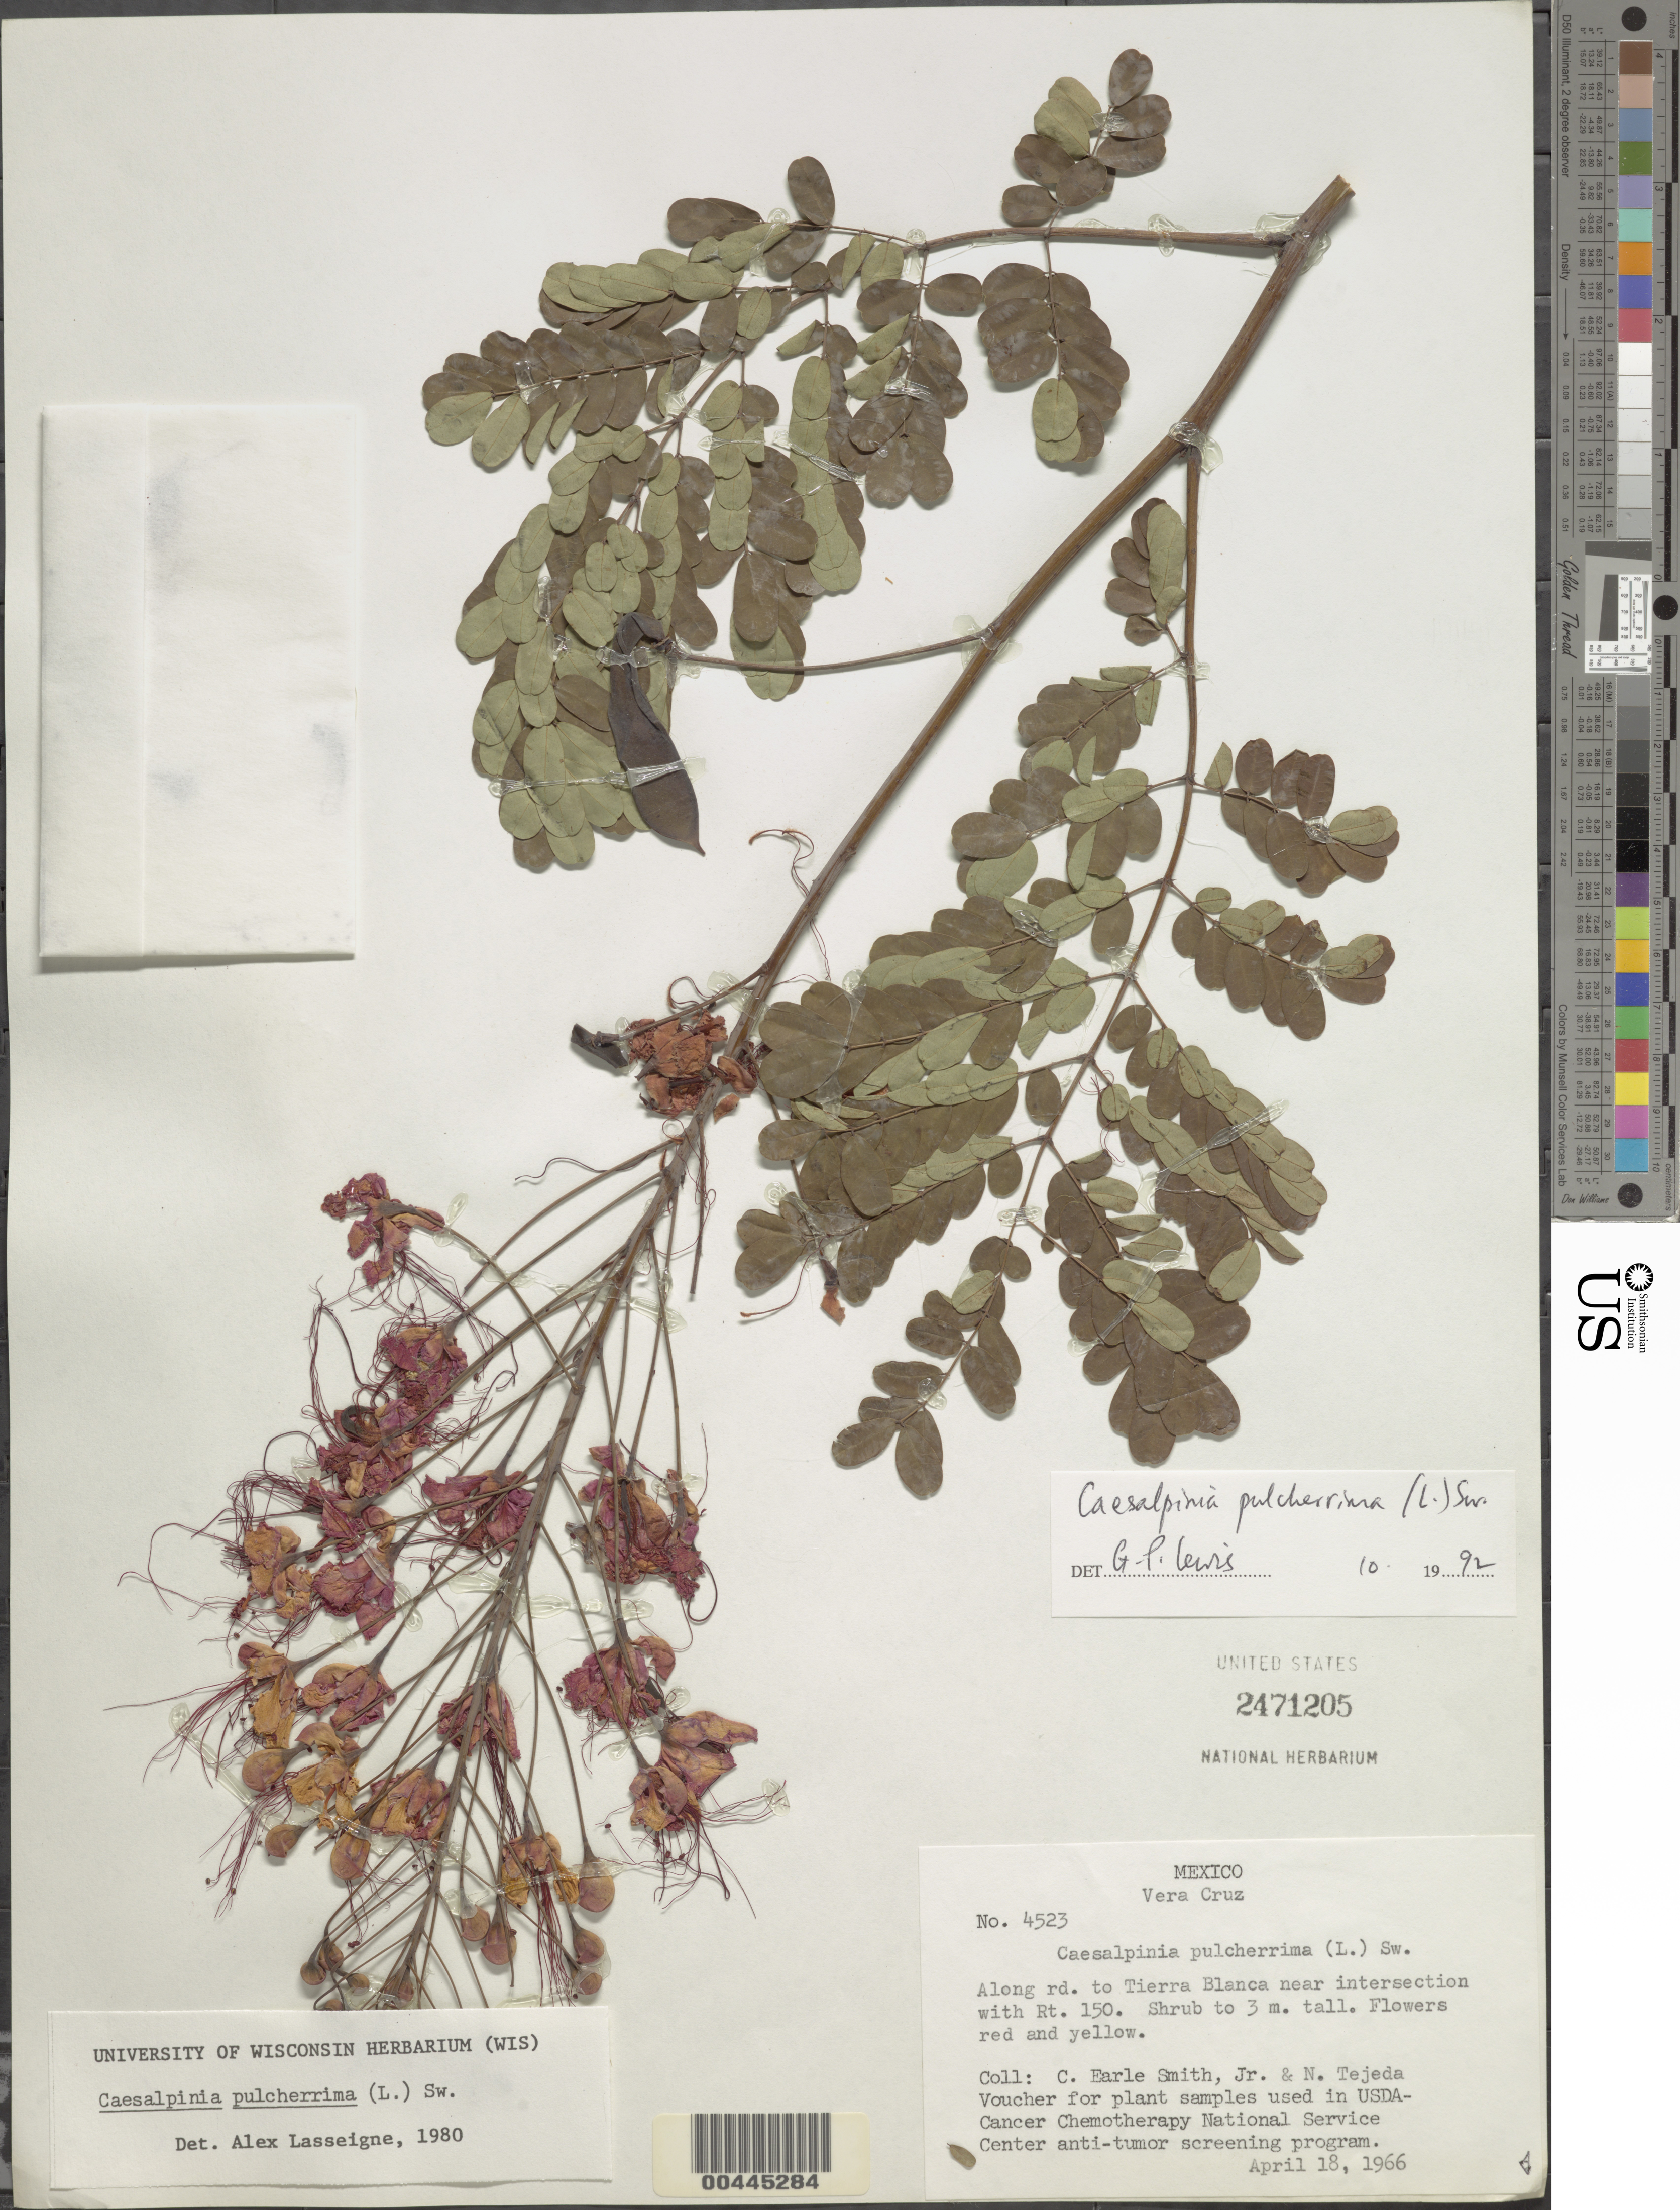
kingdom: Plantae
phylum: Tracheophyta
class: Magnoliopsida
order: Fabales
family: Fabaceae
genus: Caesalpinia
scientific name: Caesalpinia pulcherrima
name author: (L.) Sw.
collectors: C. E. Smith Jr. & N. Tejeda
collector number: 4523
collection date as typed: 18 Apr 1966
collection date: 1966-04-18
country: Mexico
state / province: Veracruz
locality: Road to tierra blanca near intersection with rt. 150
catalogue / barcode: US 2471205